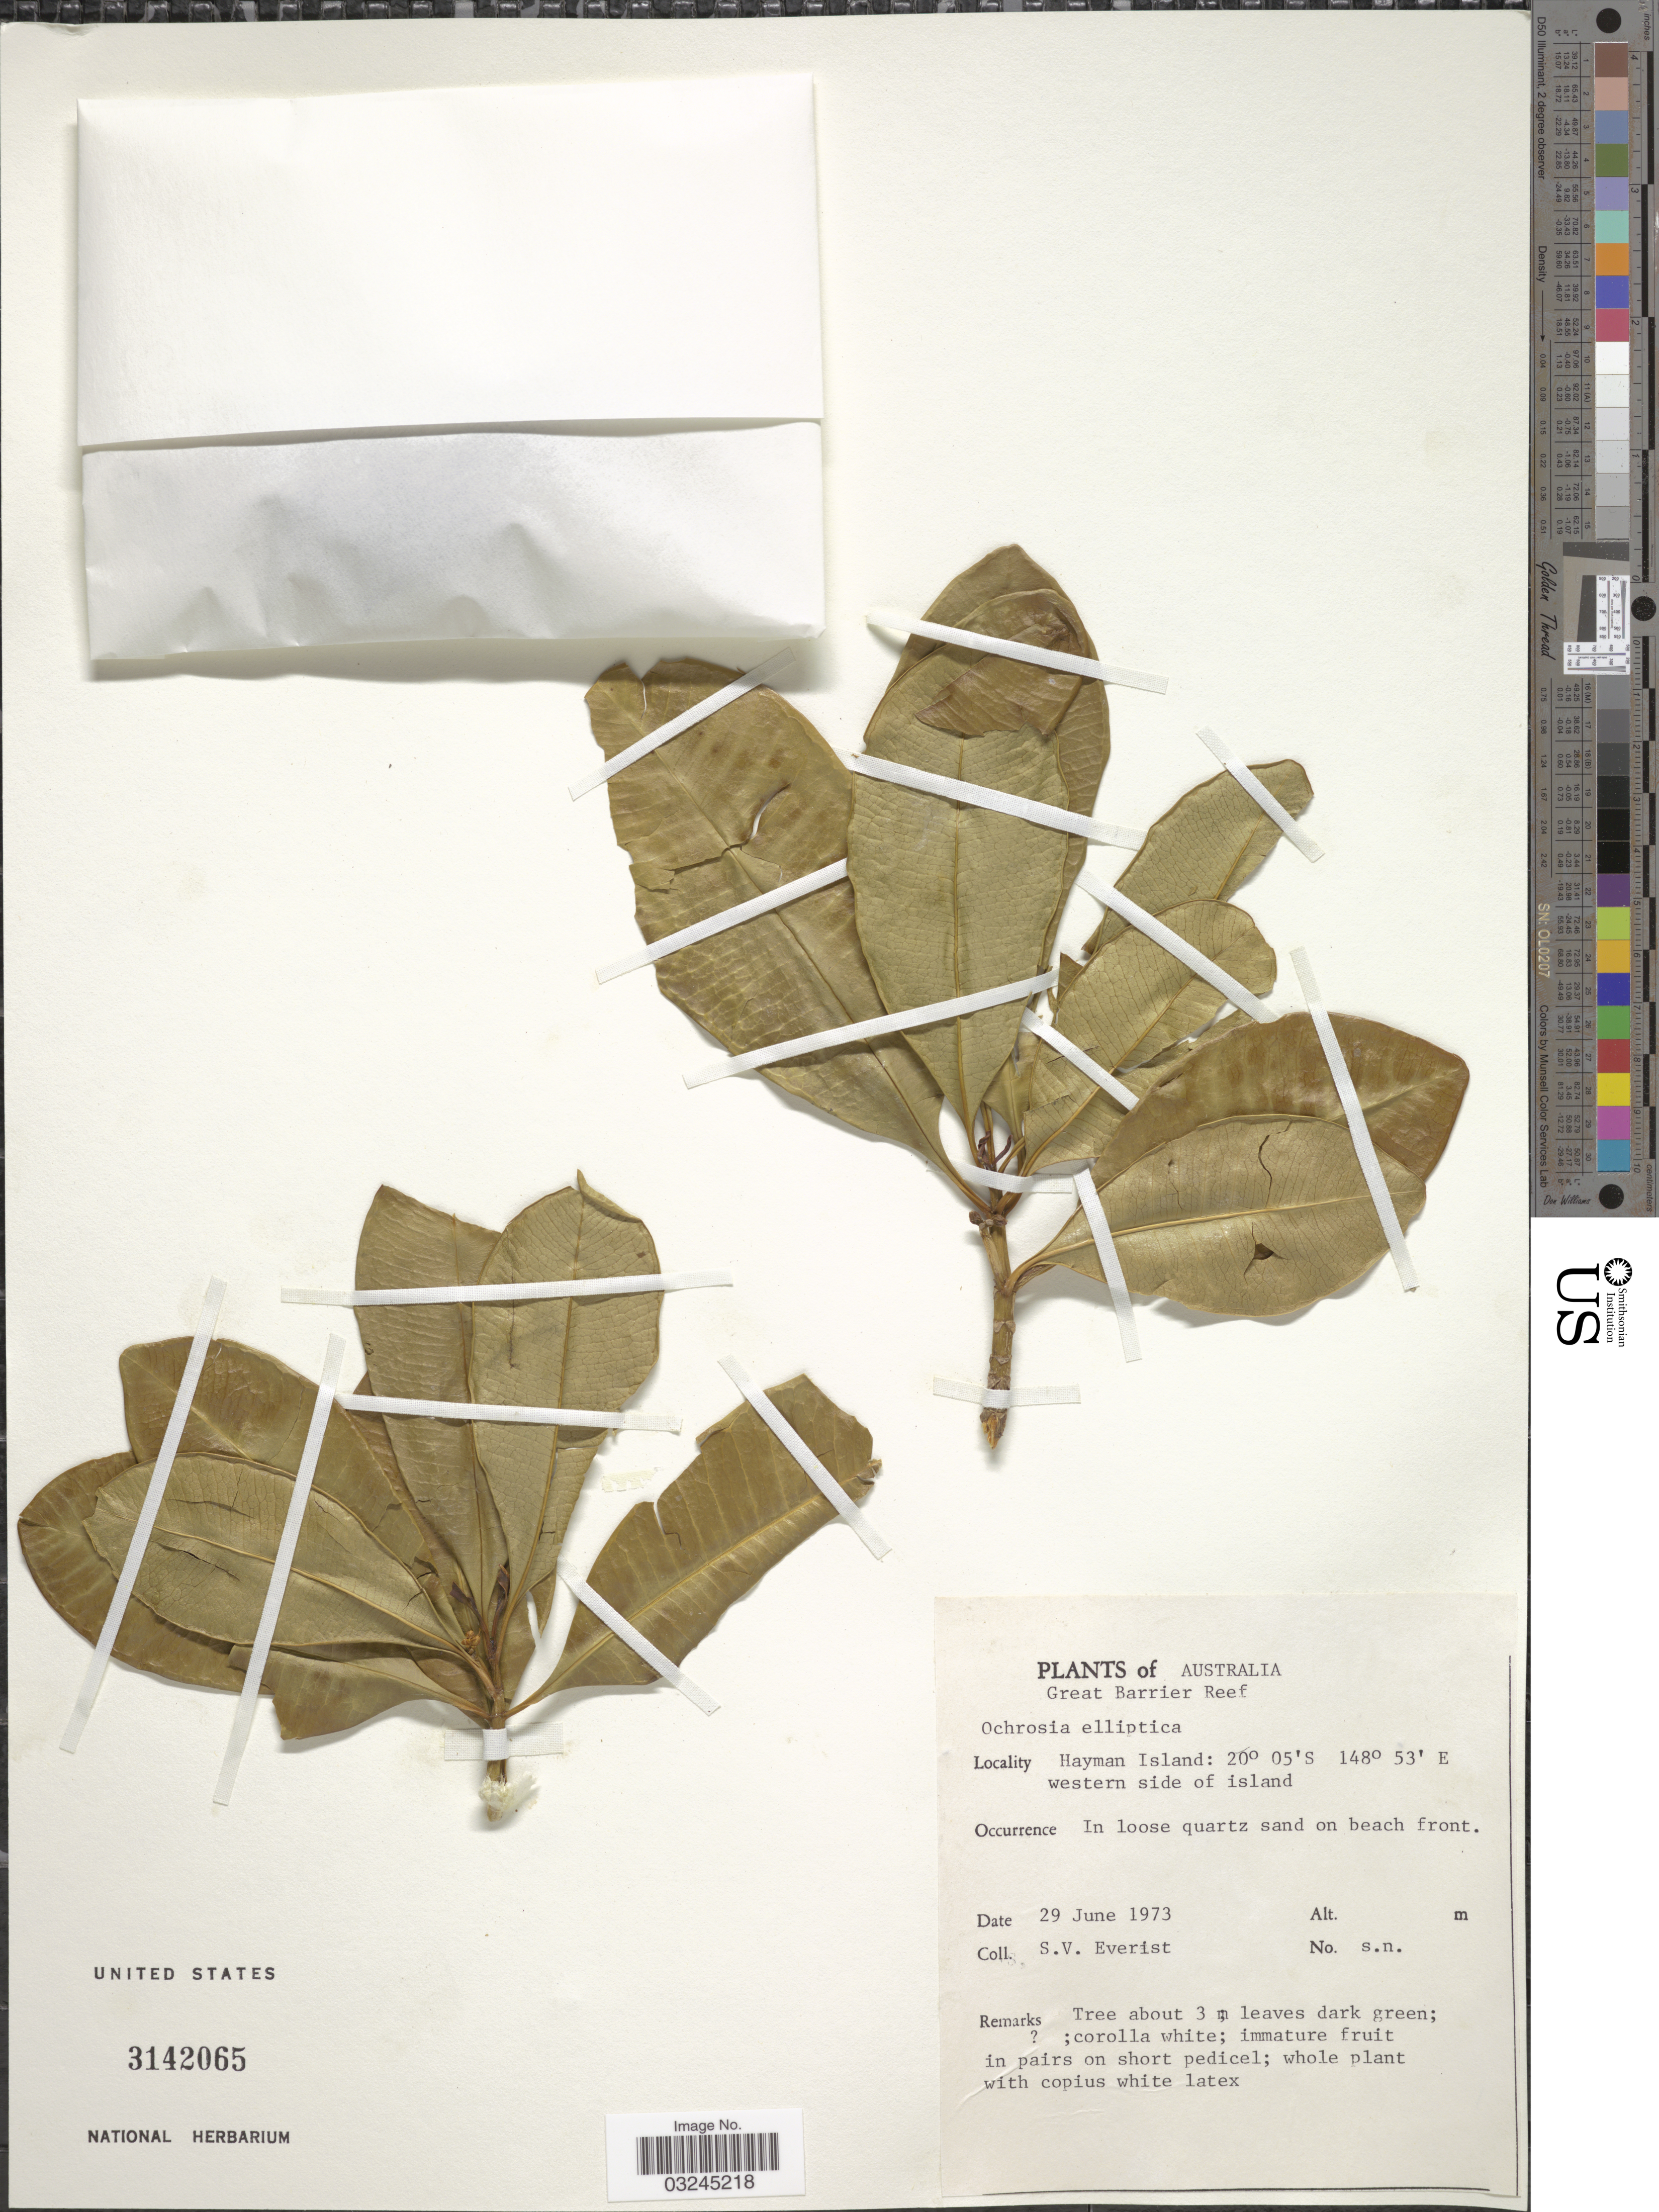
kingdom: Plantae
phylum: Tracheophyta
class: Magnoliopsida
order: Gentianales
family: Apocynaceae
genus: Ochrosia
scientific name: Ochrosia elliptica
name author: Labill.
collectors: S. Everist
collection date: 1973-06-29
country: Australia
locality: Great Barrier Reef. Hayman Island: western side of island.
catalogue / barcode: US 3142065